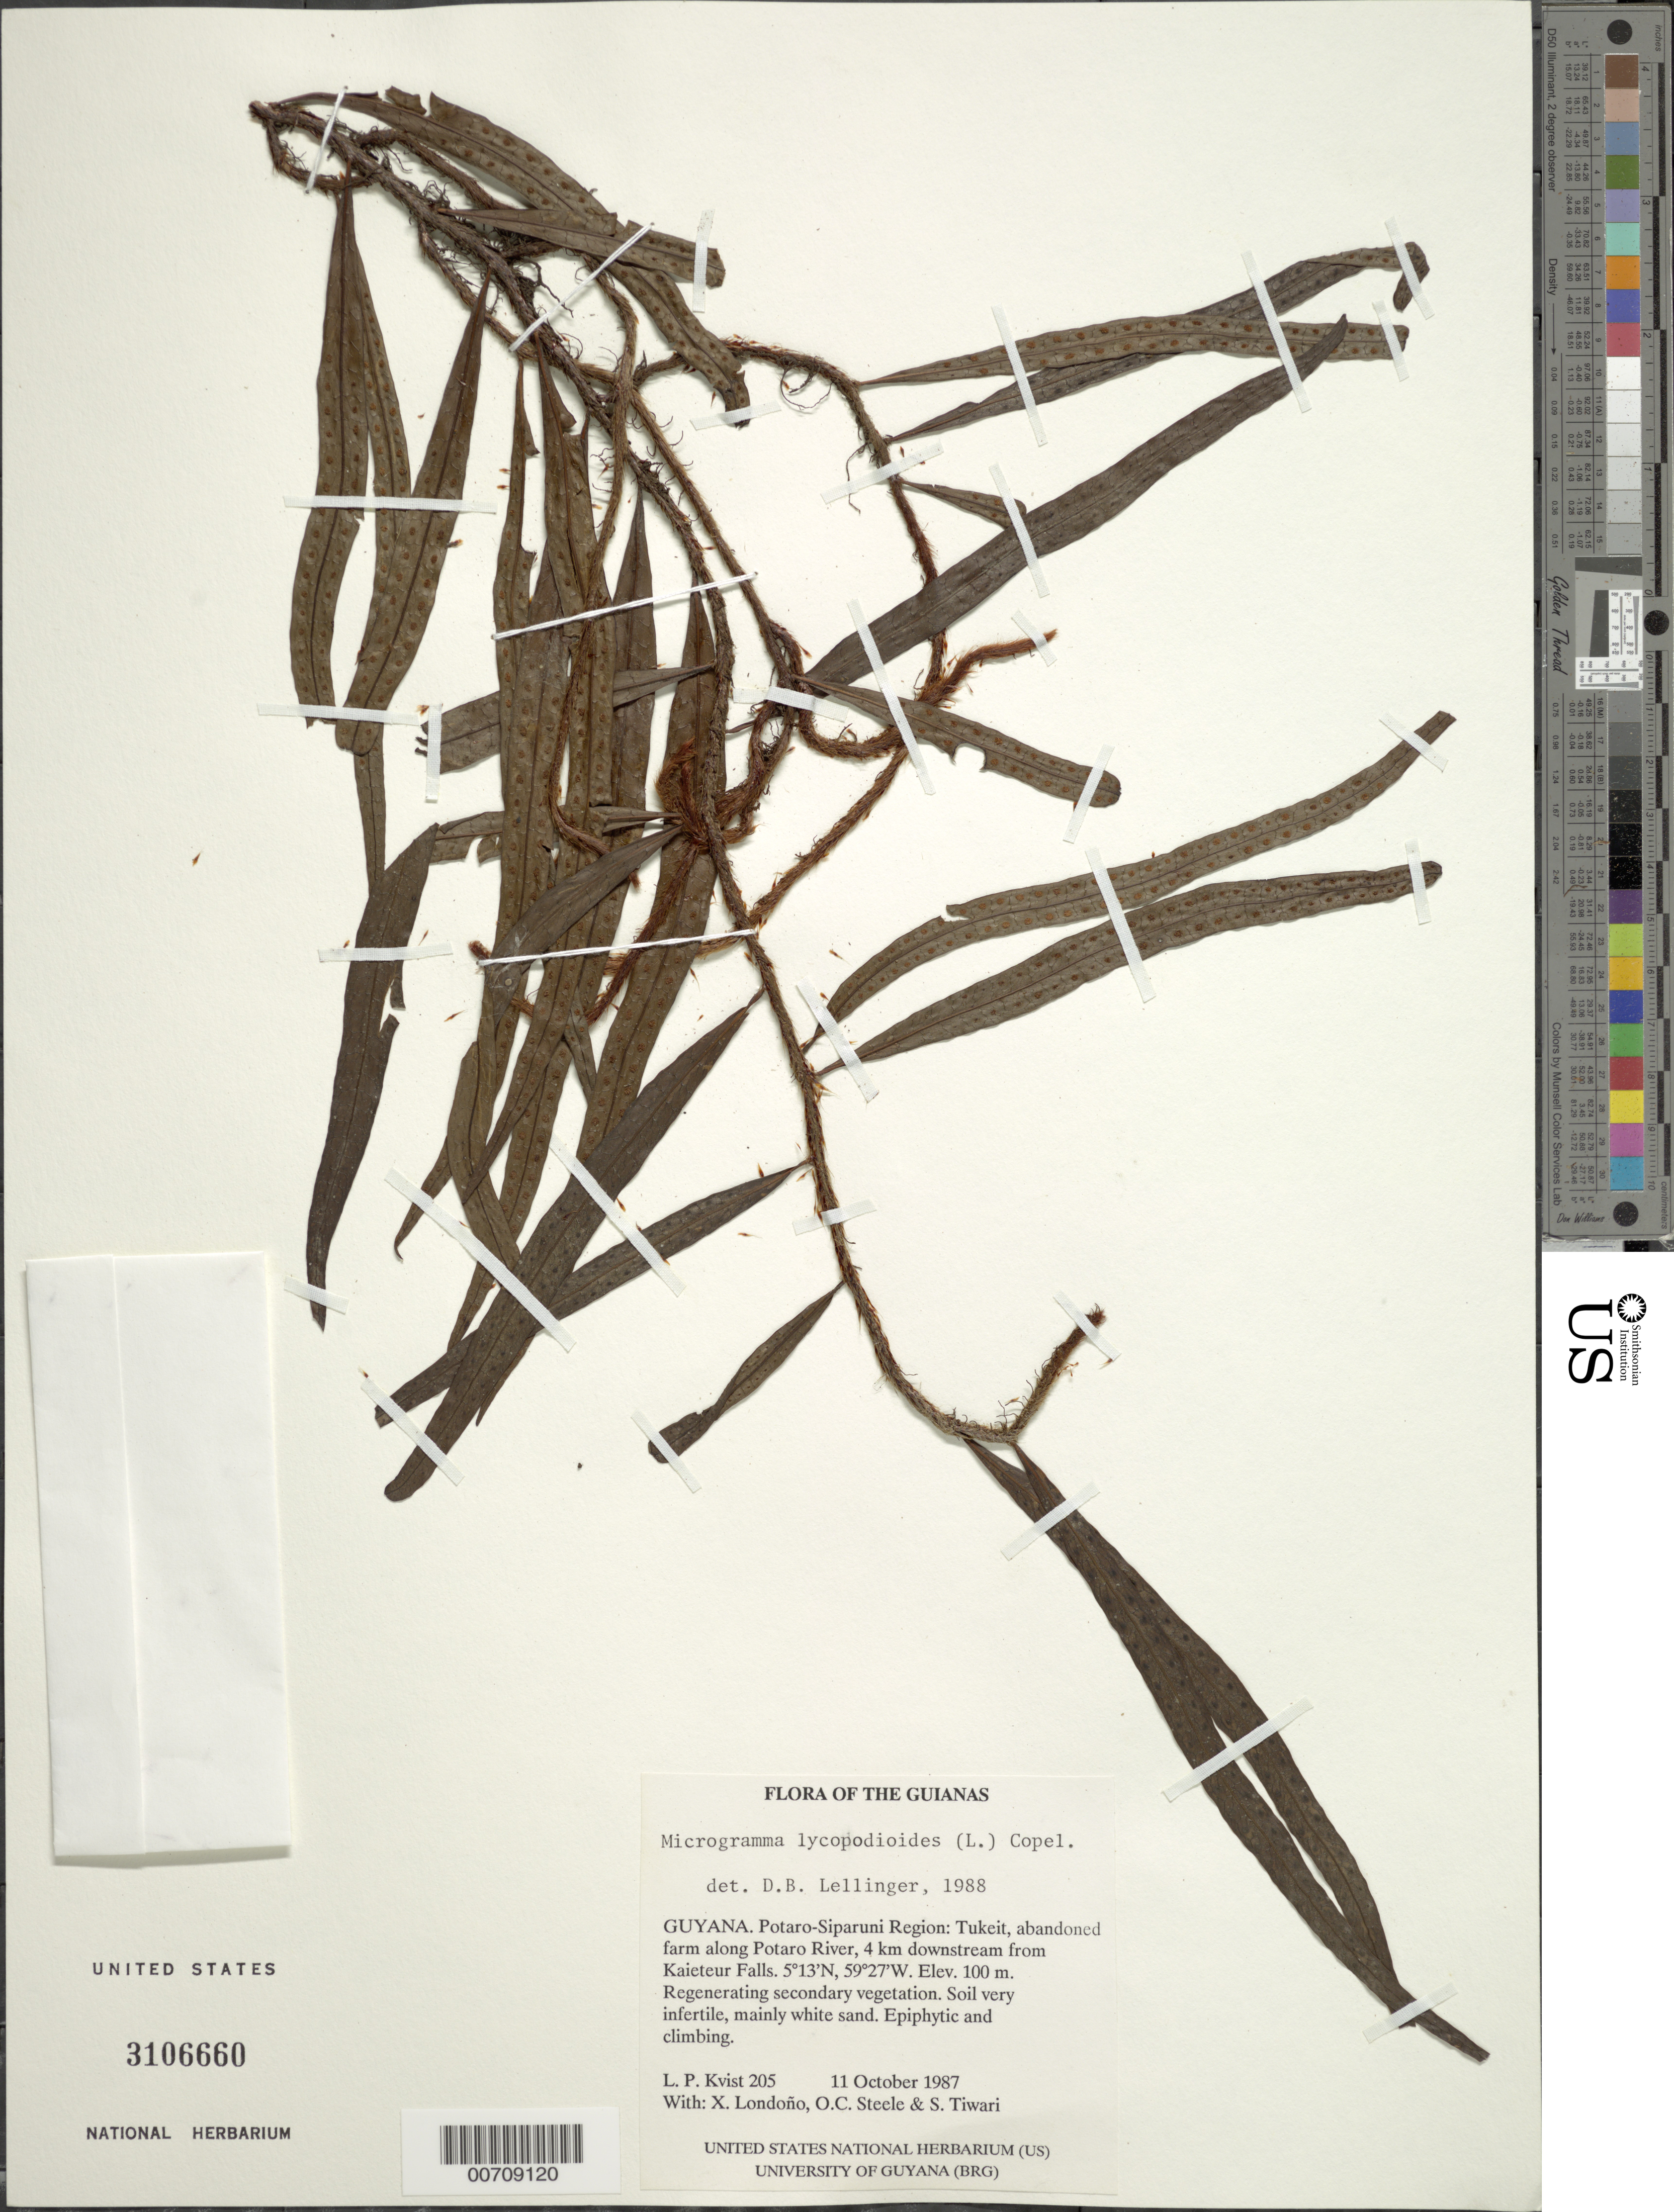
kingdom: Plantae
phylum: Tracheophyta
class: Polypodiopsida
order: Polypodiales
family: Polypodiaceae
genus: Microgramma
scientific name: Microgramma lycopodioides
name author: (L.) Copel.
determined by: Lellinger, David B., (BOT), Smithsonian Institution - National Museum of Natural History (UNITED STATES)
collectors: L. P. Kvist, X. Londoño, O. C. Steele & S. Tiwari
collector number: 205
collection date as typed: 11 October 1987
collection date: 1987-10-11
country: Guyana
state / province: Potaro-Siparuni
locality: Tukeit, abandoned farm along Potaro River, 4 km downstream from Kaieteur Falls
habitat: Regenerating secondary vegetation. Soil very infertile, mainly white sand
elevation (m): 100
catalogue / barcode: US 3106660